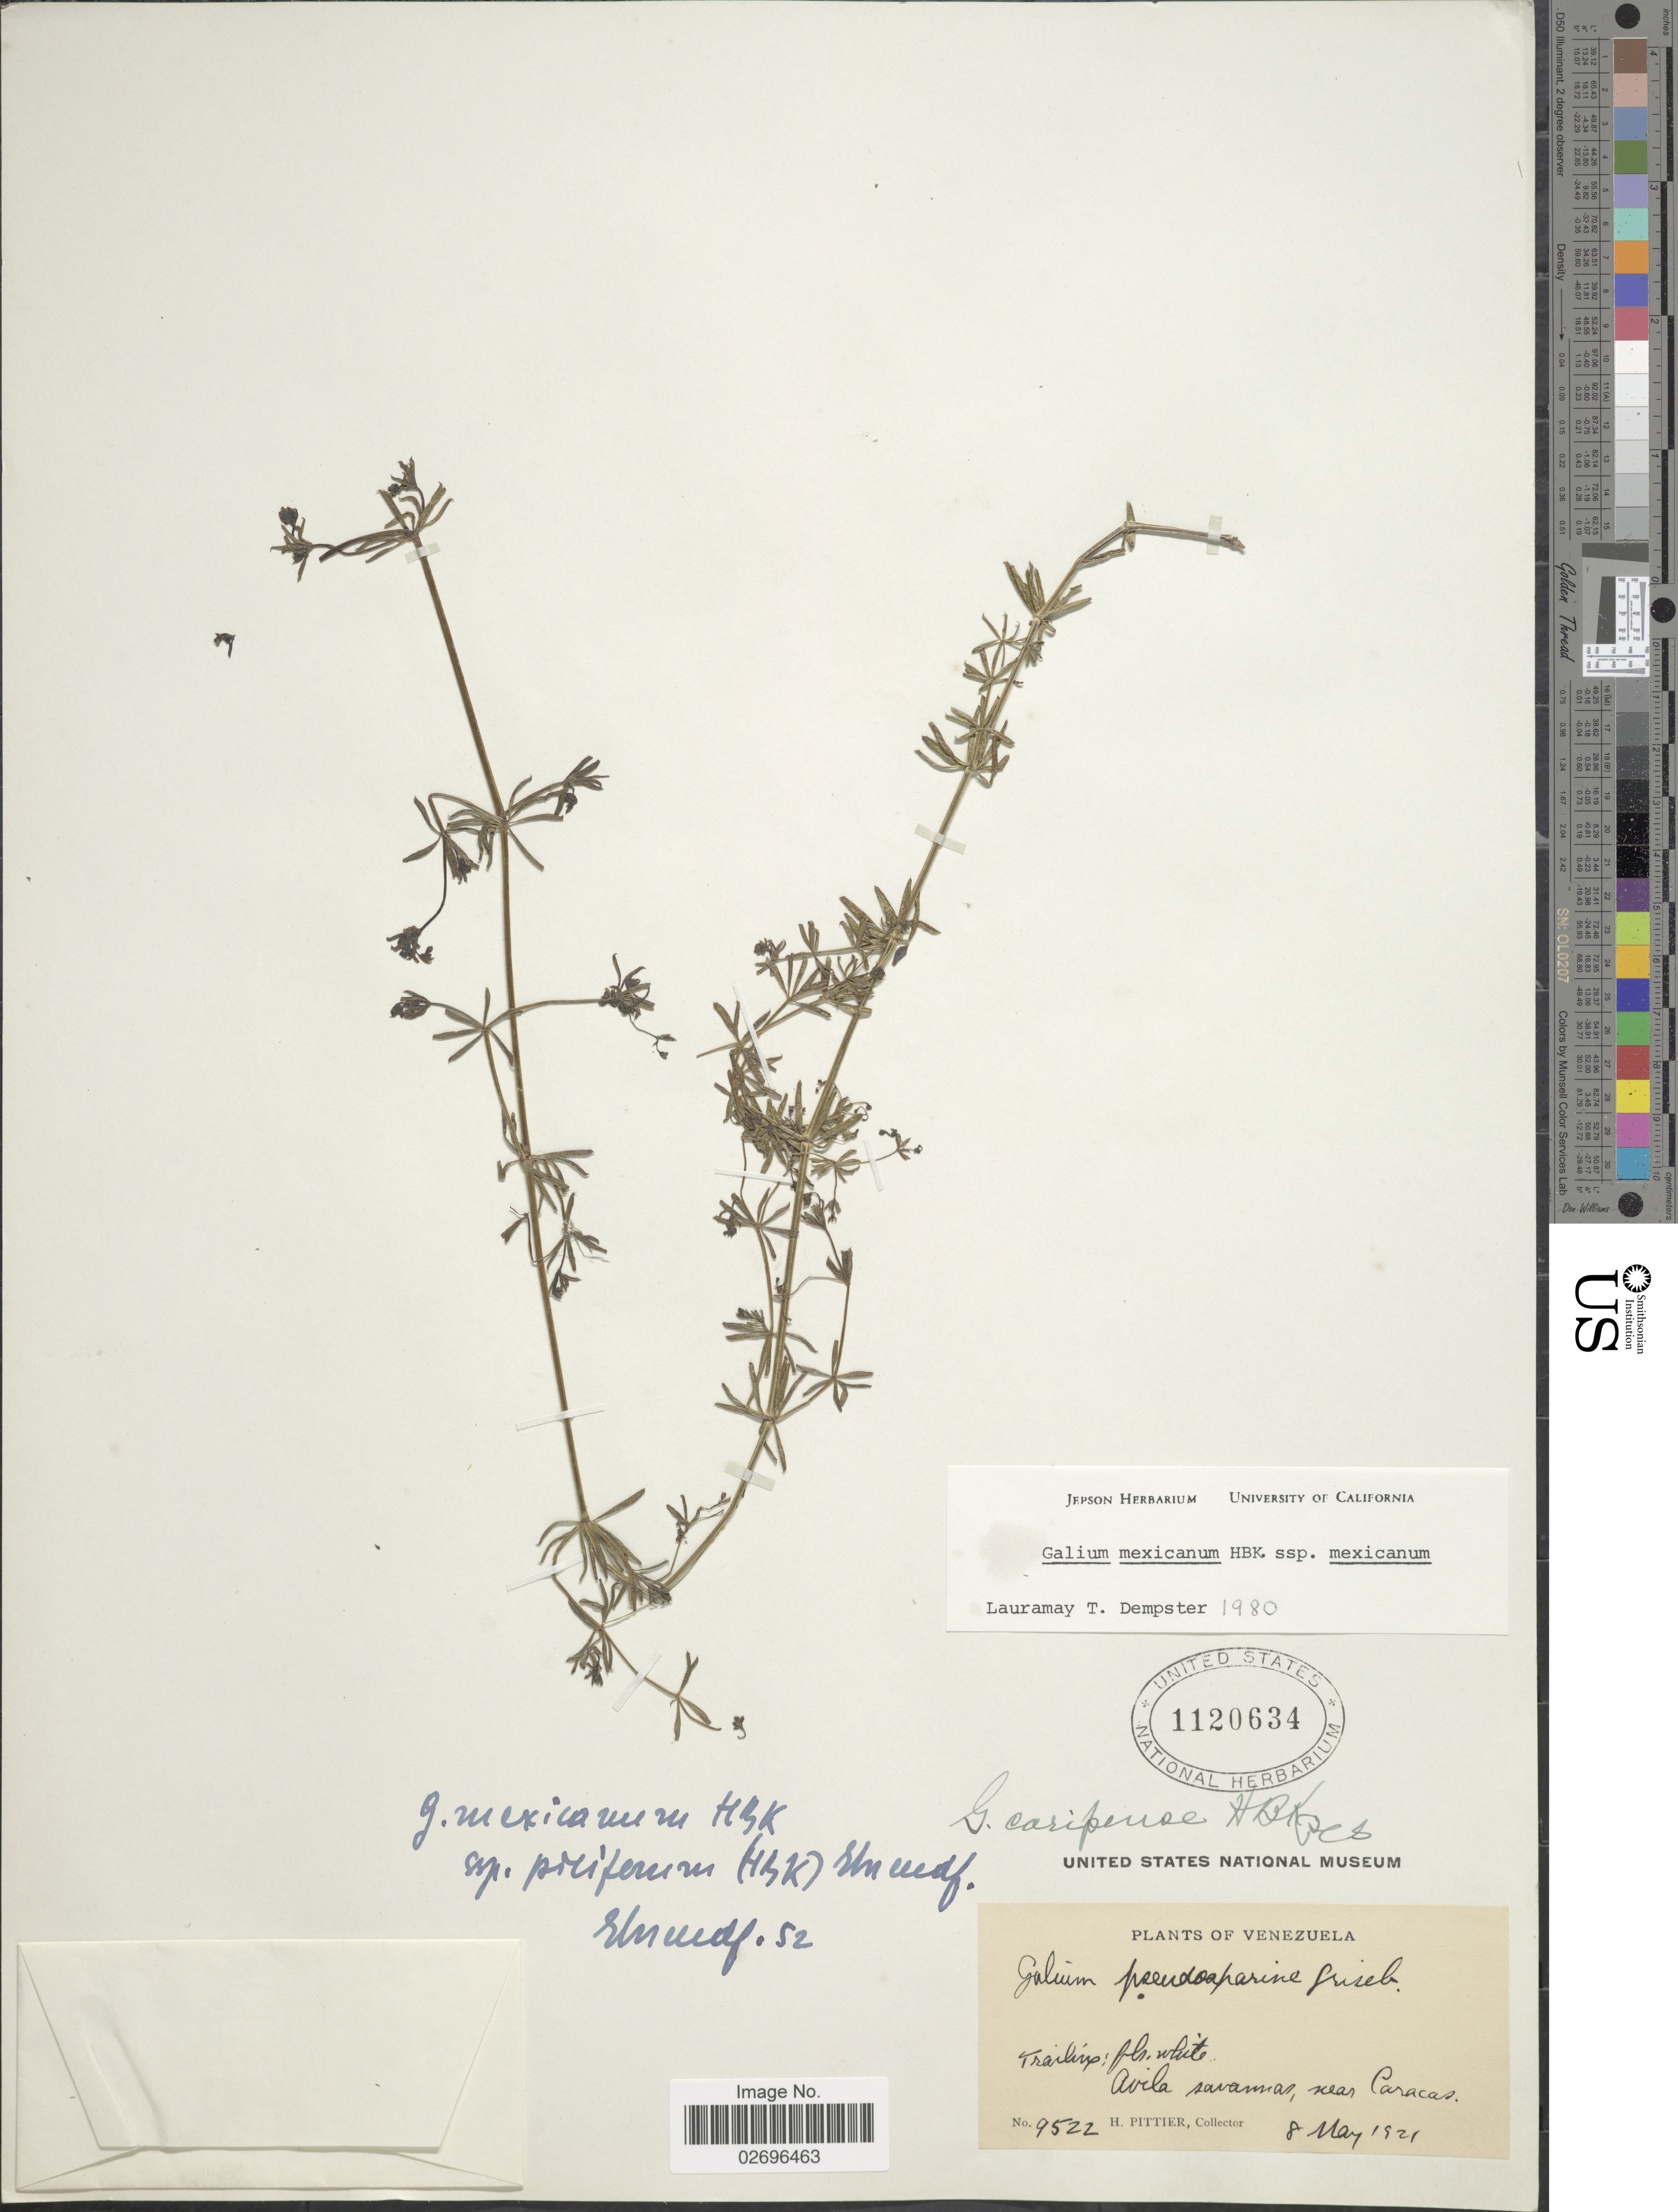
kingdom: Plantae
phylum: Tracheophyta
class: Magnoliopsida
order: Gentianales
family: Rubiaceae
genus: Galium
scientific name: Galium mexicanum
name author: Kunth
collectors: H. F. Pittier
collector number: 9522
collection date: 1921-05-08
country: Venezuela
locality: Trailine; Avila savannas, near Caracas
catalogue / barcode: US 1120634